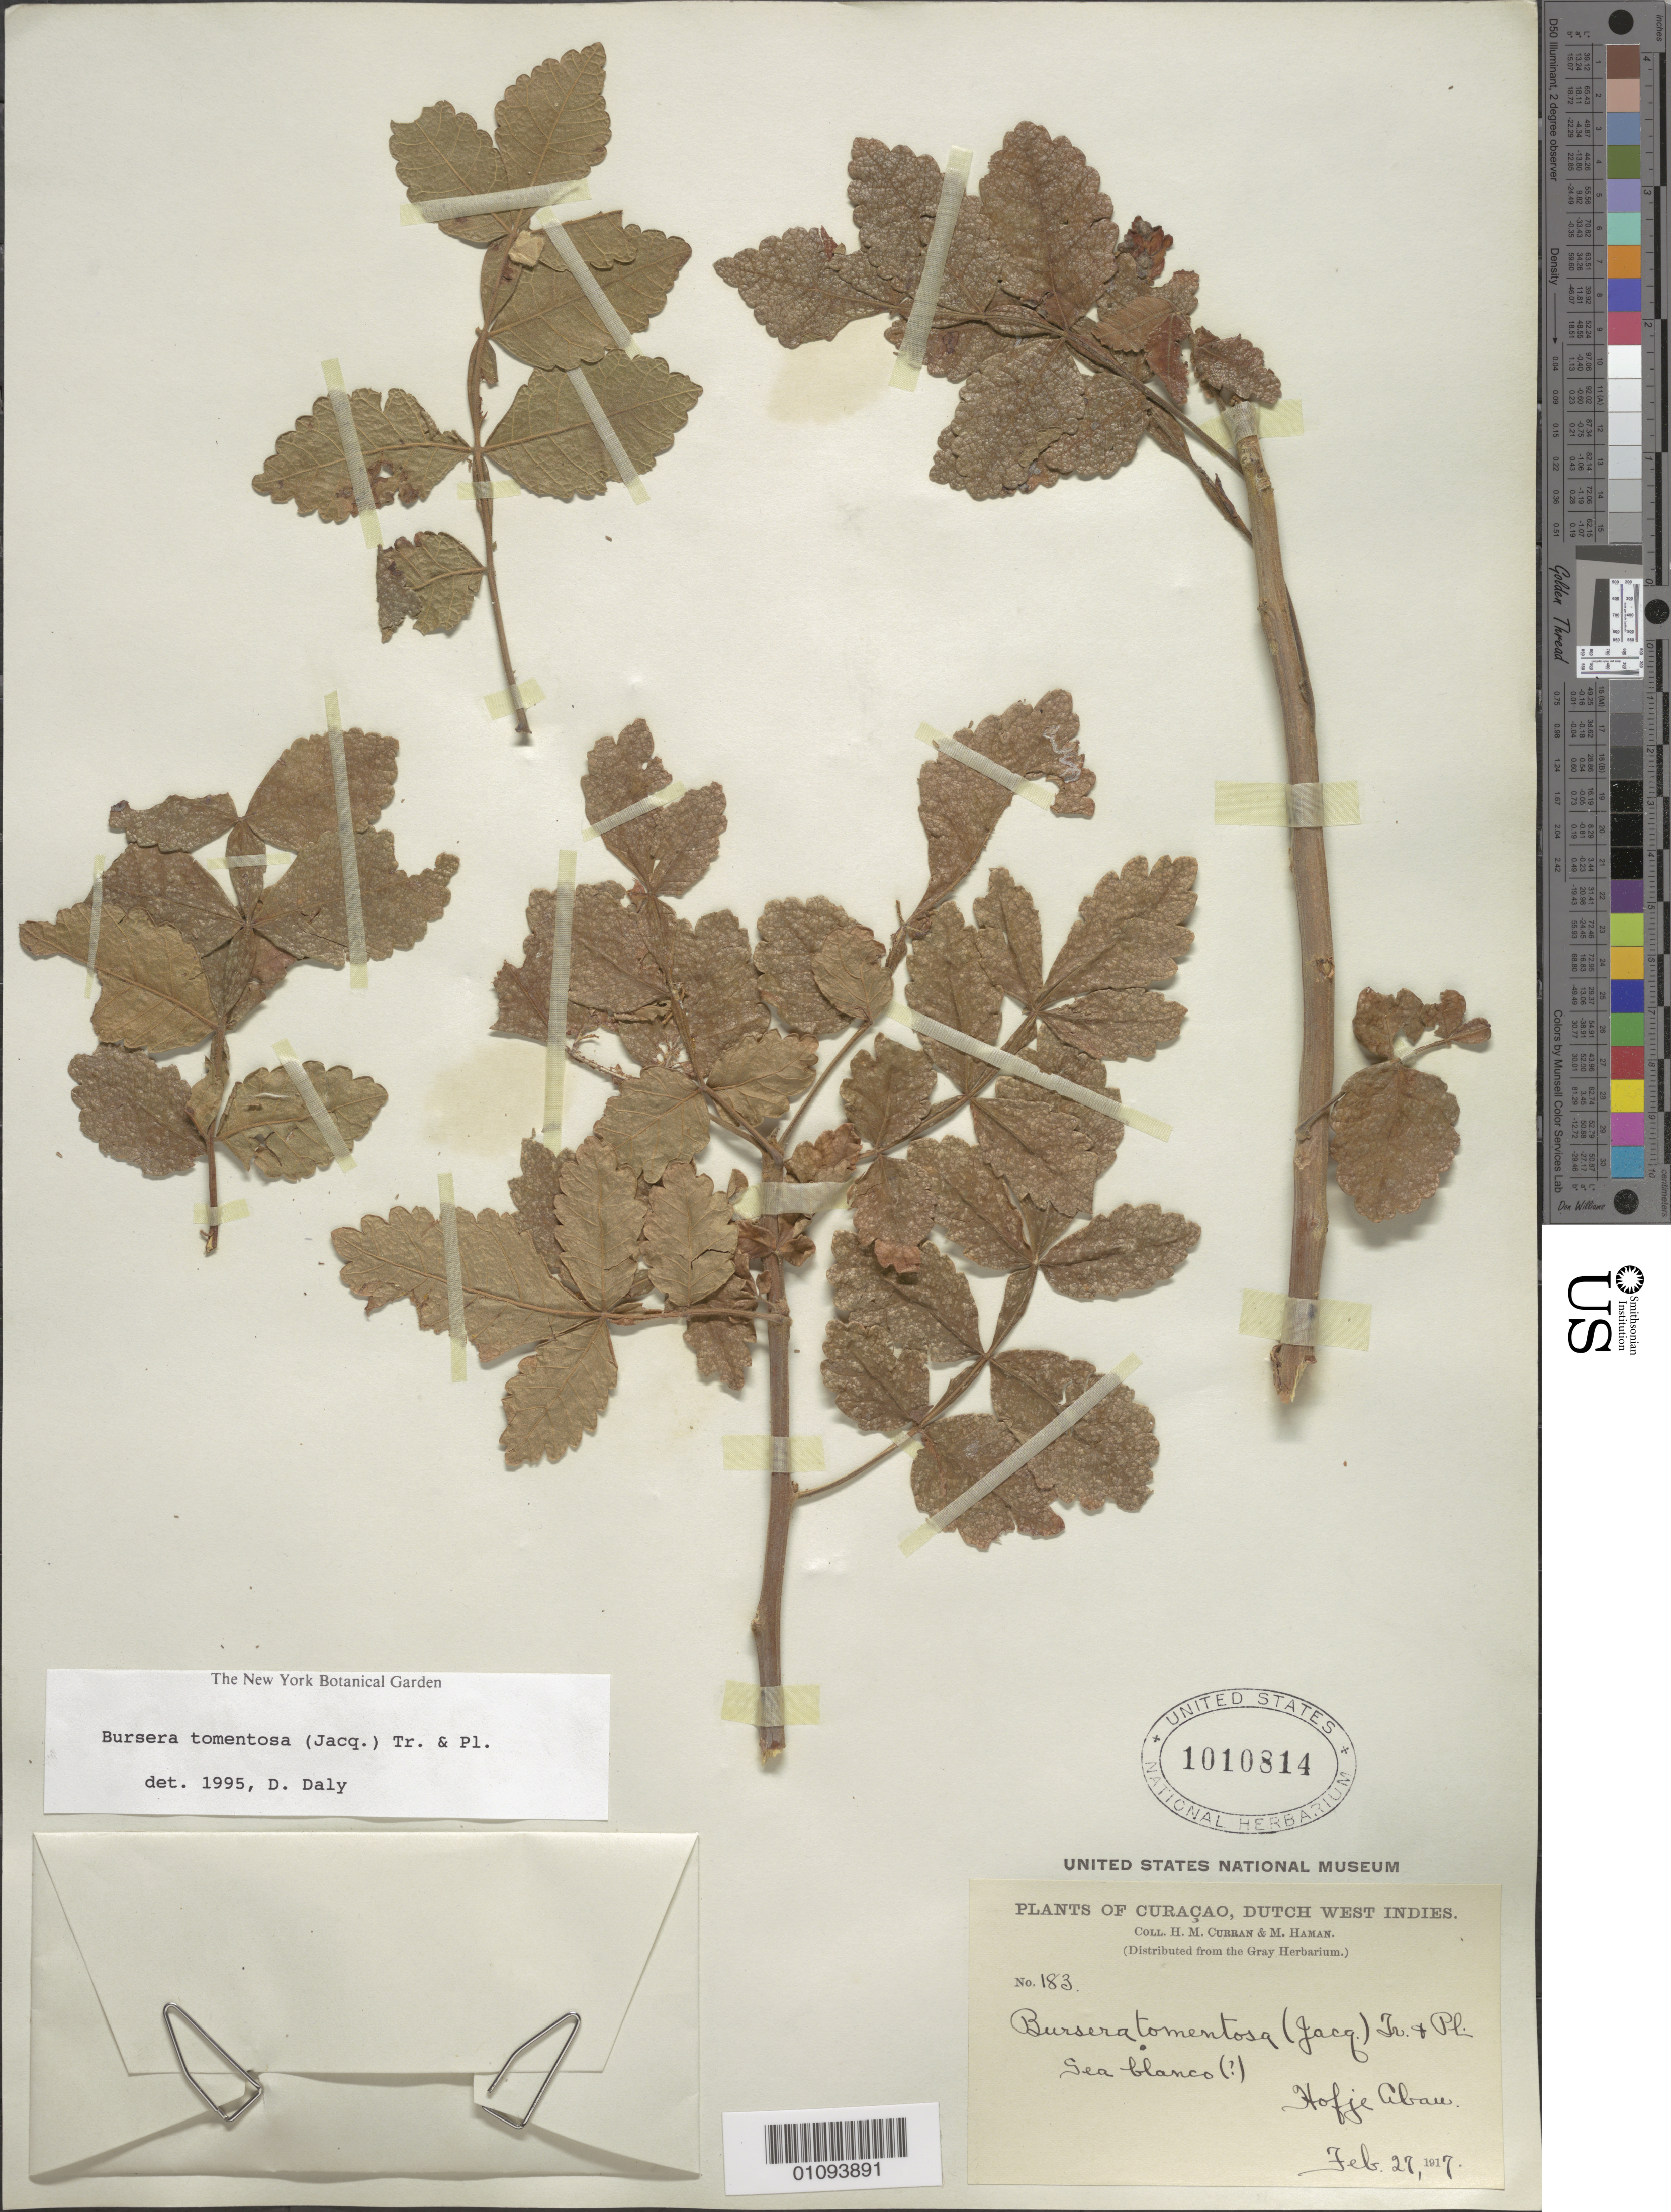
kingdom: Plantae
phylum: Tracheophyta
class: Magnoliopsida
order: Sapindales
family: Burseraceae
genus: Bursera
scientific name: Bursera tomentosa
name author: (Jacq.) Triana & Planch.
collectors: H. M. Curran & M. Haman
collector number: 183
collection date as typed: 27 Feb 1917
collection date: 1917-02-27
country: Curaçao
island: Curaçao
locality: Hofie Abau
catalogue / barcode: US 1010814